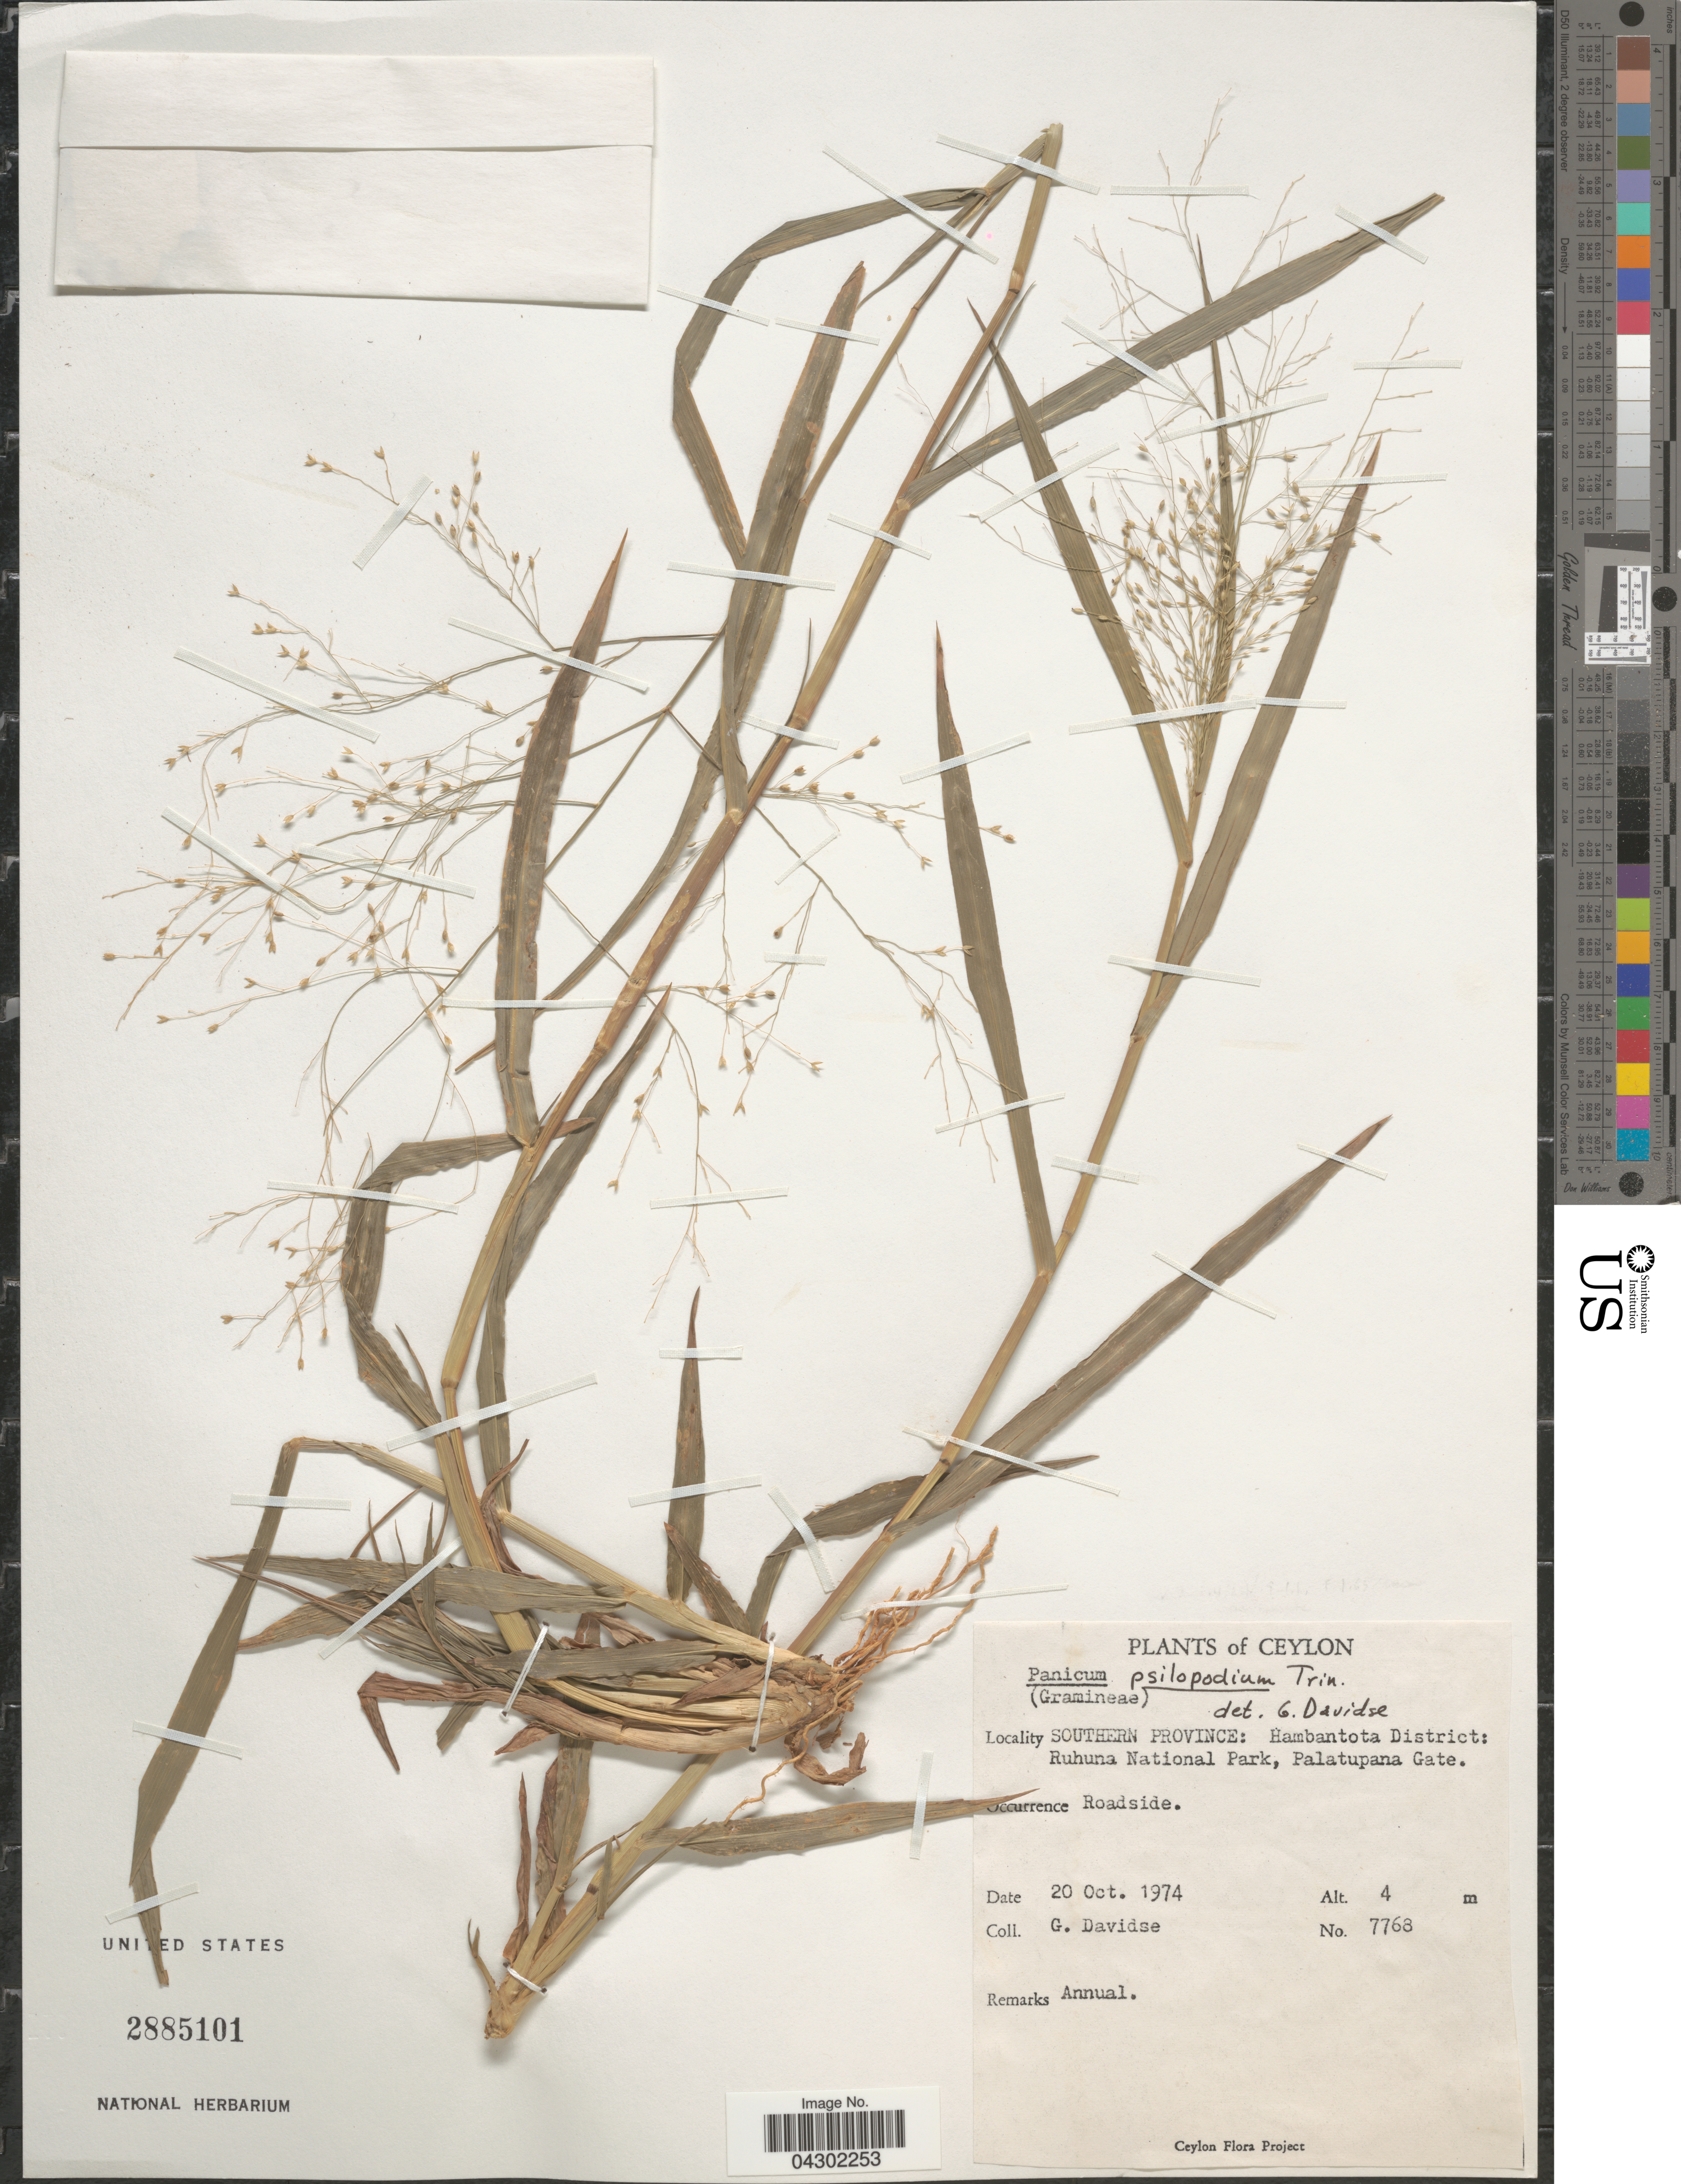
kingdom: Plantae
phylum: Tracheophyta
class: Liliopsida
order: Poales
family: Poaceae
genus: Panicum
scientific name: Panicum sumatrense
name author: P. Roth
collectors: G. Davidse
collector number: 7768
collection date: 1974-10-20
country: Sri Lanka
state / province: Southern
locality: Ceylon. Hambantota District: Ruhuna National Park, Palatupana Gate.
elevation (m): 4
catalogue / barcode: US 2885101